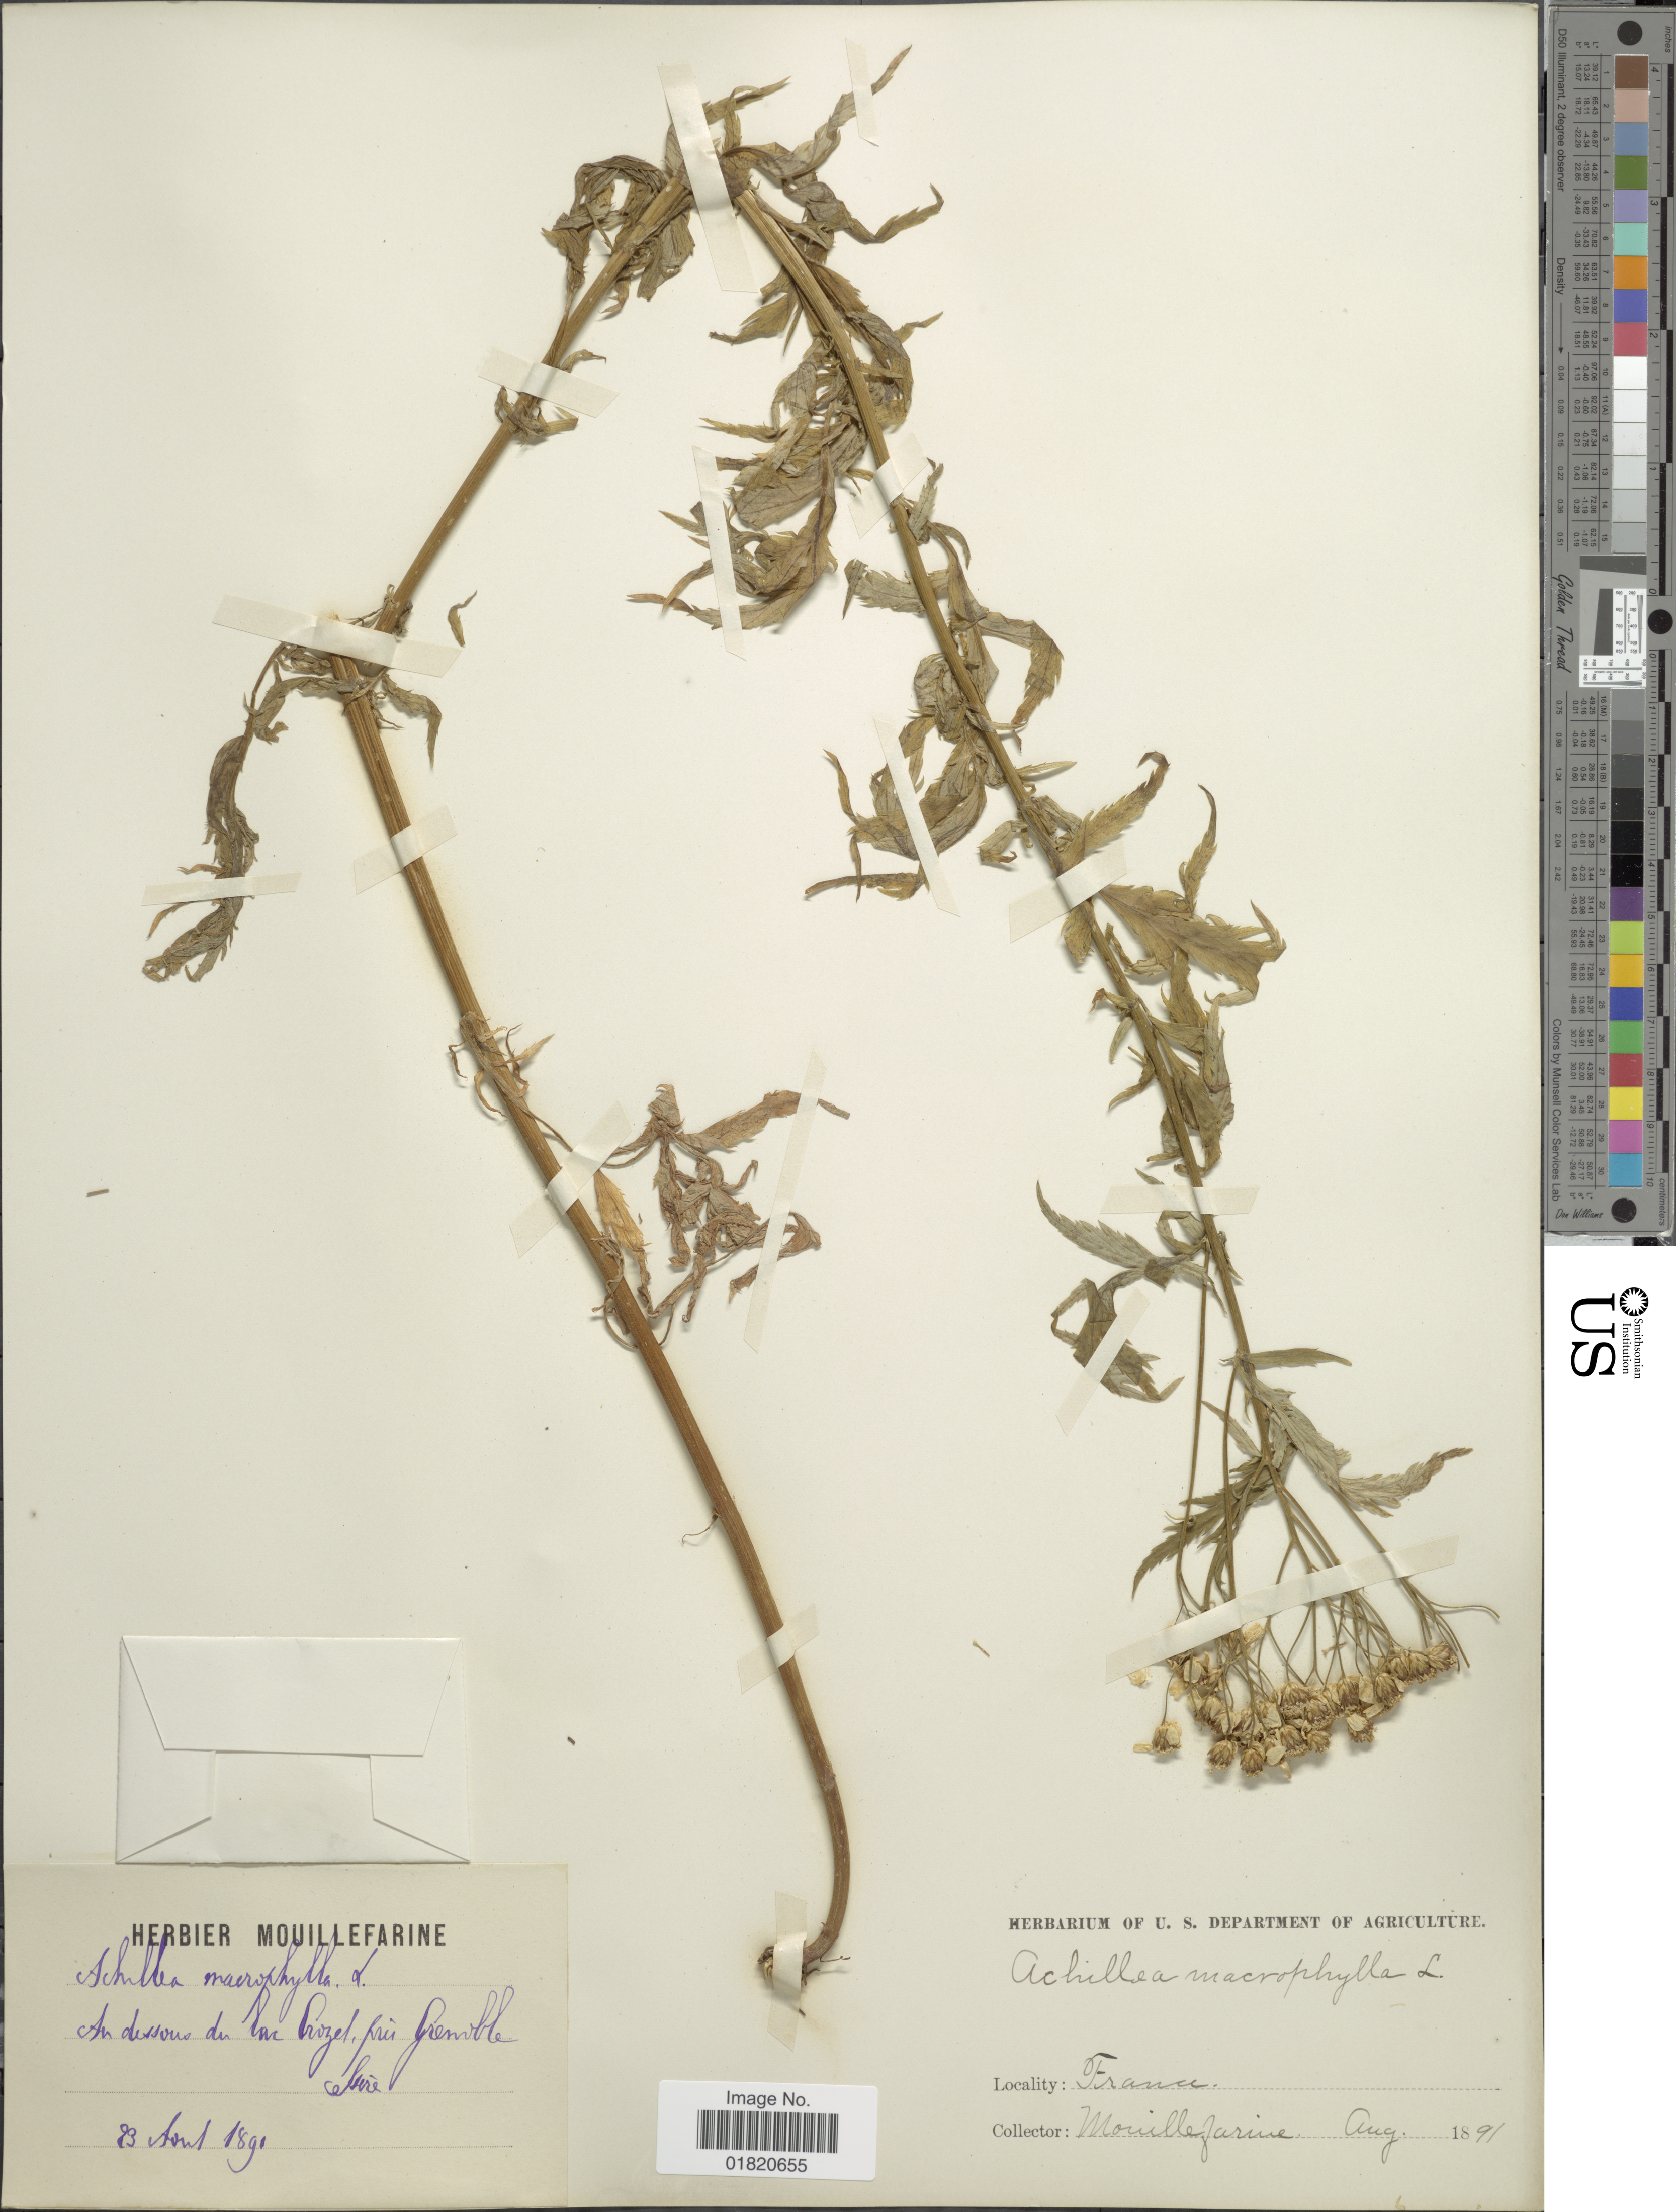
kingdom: Plantae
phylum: Tracheophyta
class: Magnoliopsida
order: Asterales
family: Asteraceae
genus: Achillea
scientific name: Achillea macrophylla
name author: L.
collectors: A. Mouillefarine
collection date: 1891-08-23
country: France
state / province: Auvergne-Rhône-Alpes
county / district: Isère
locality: Au dessous du lac Crozet, près Grenoble, Isère.